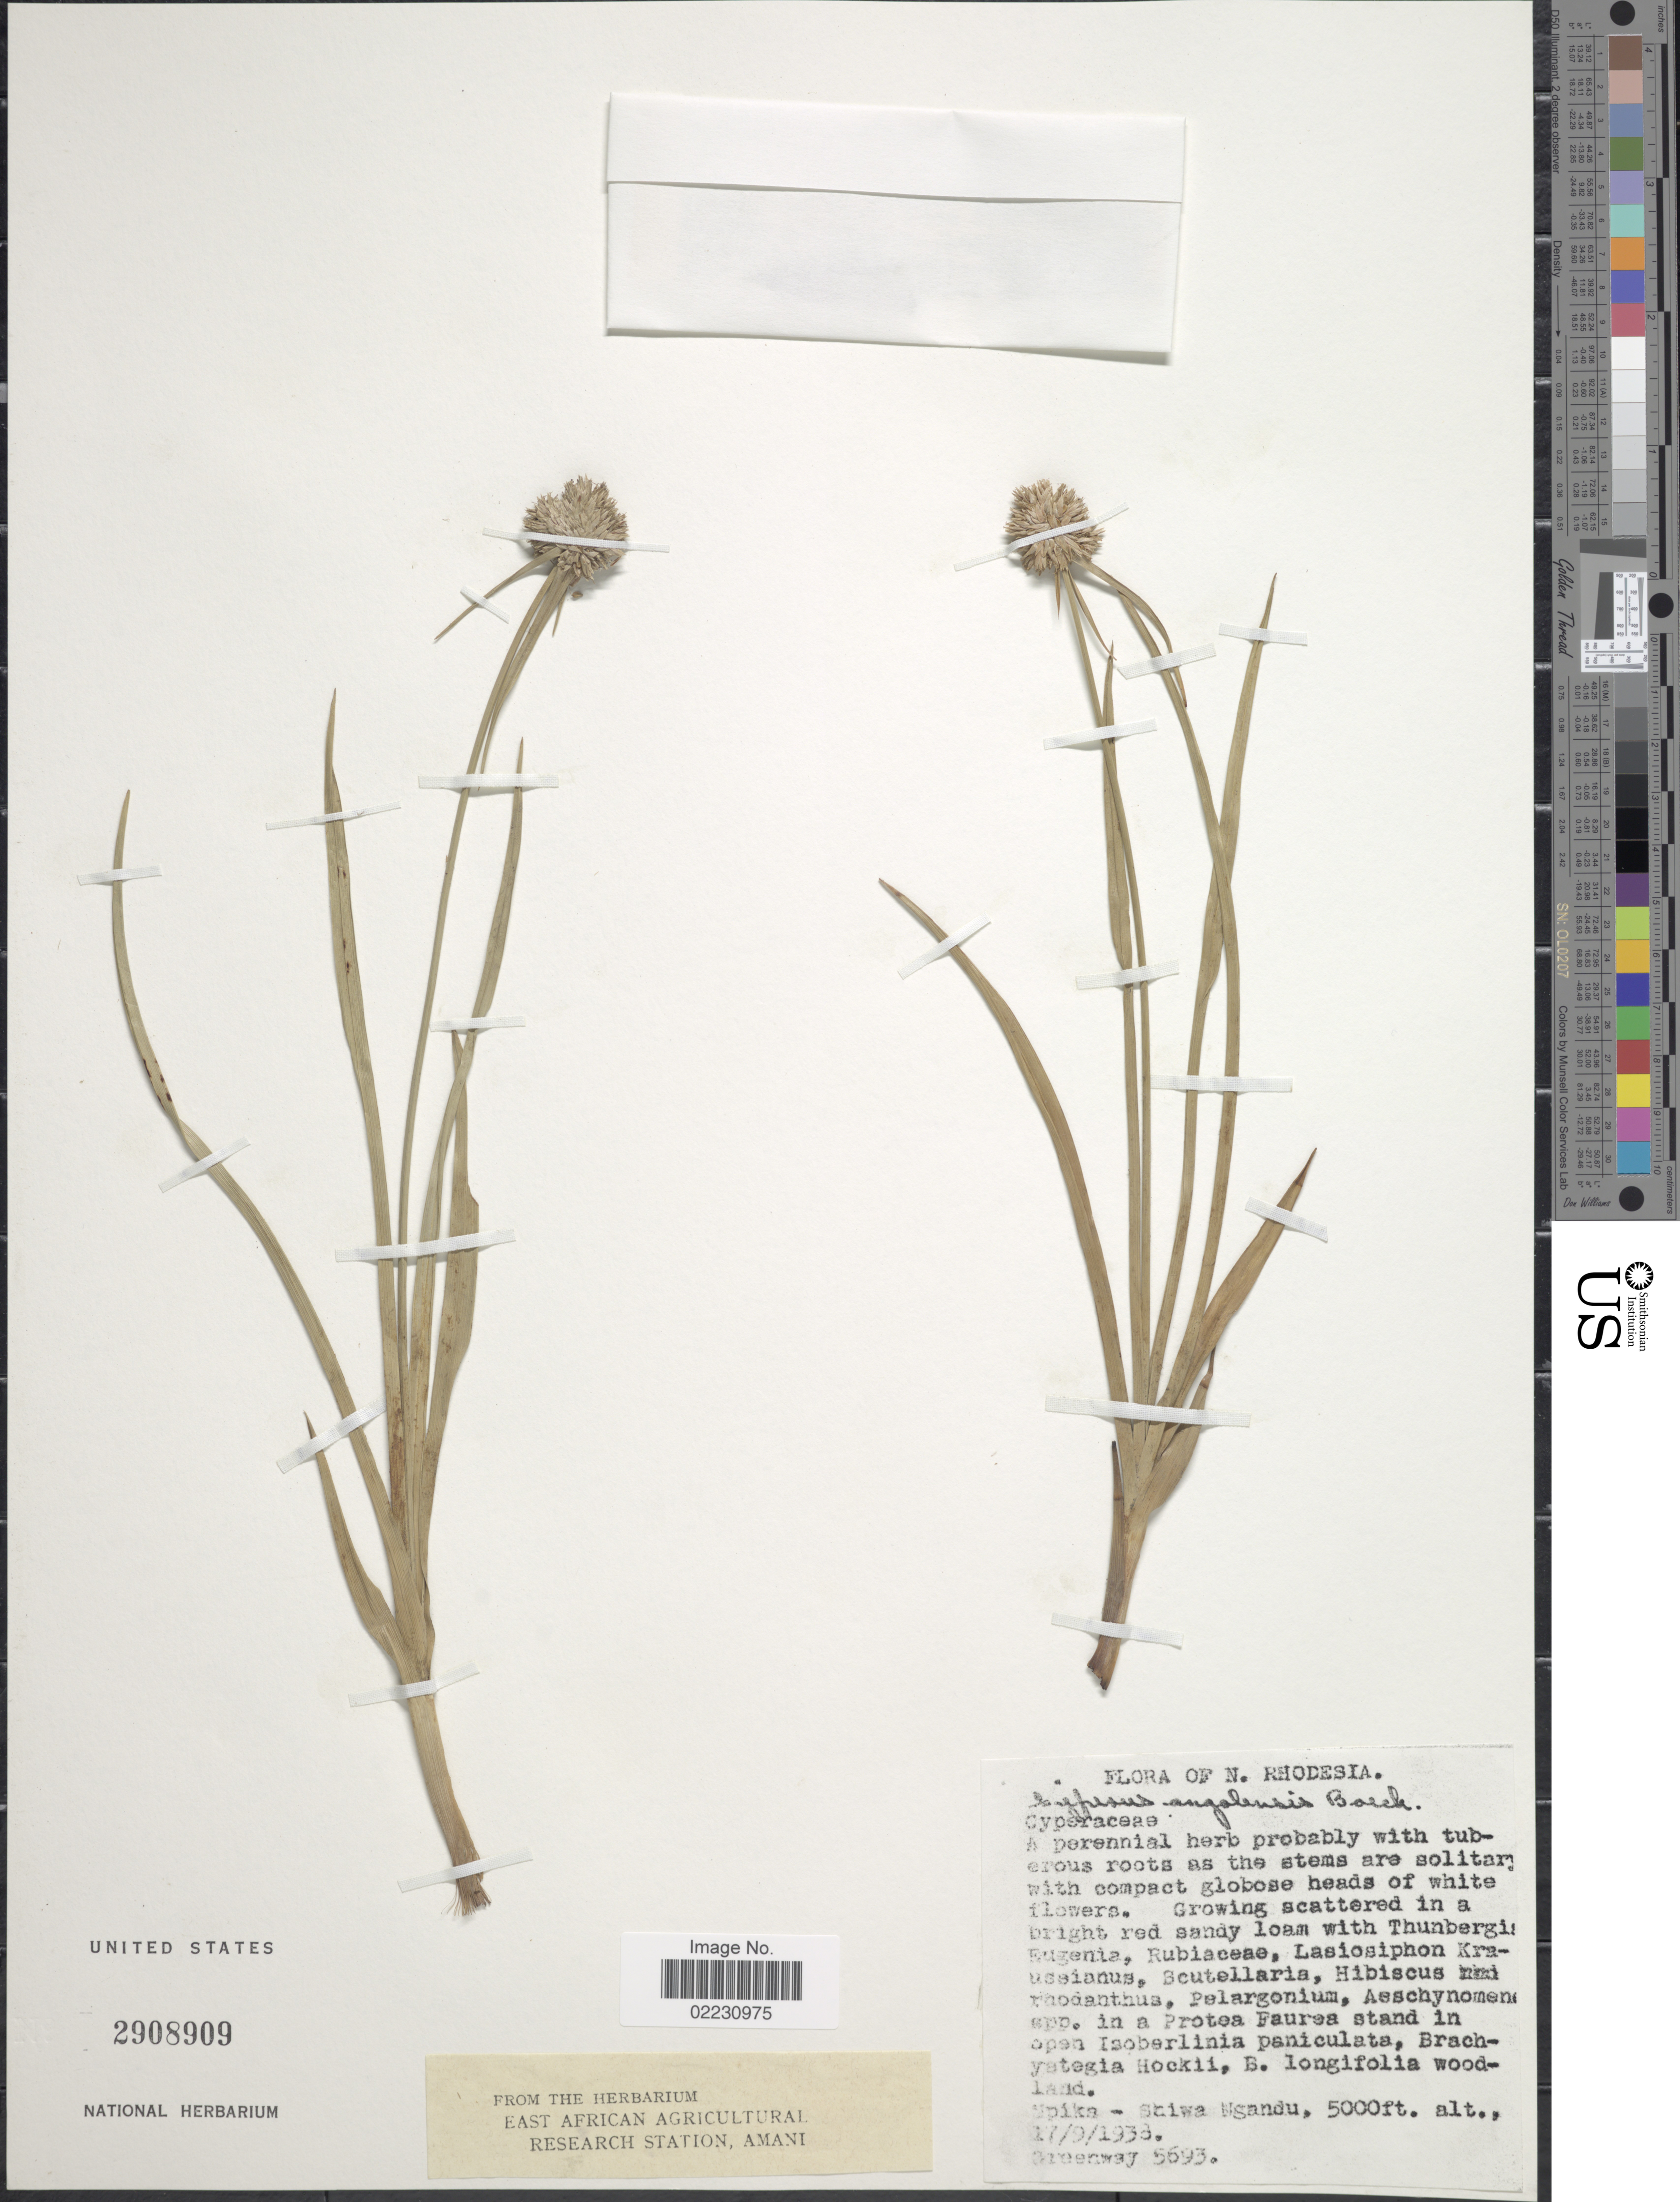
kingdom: Plantae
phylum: Tracheophyta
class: Liliopsida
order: Poales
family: Cyperaceae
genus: Cyperus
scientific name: Cyperus angolensis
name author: Boeckeler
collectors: Greenway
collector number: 5693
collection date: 1938-09-17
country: Zambia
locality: N. Rhodesia. Mpika - Shiwa Ngandu.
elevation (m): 1524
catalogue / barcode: US 2908909